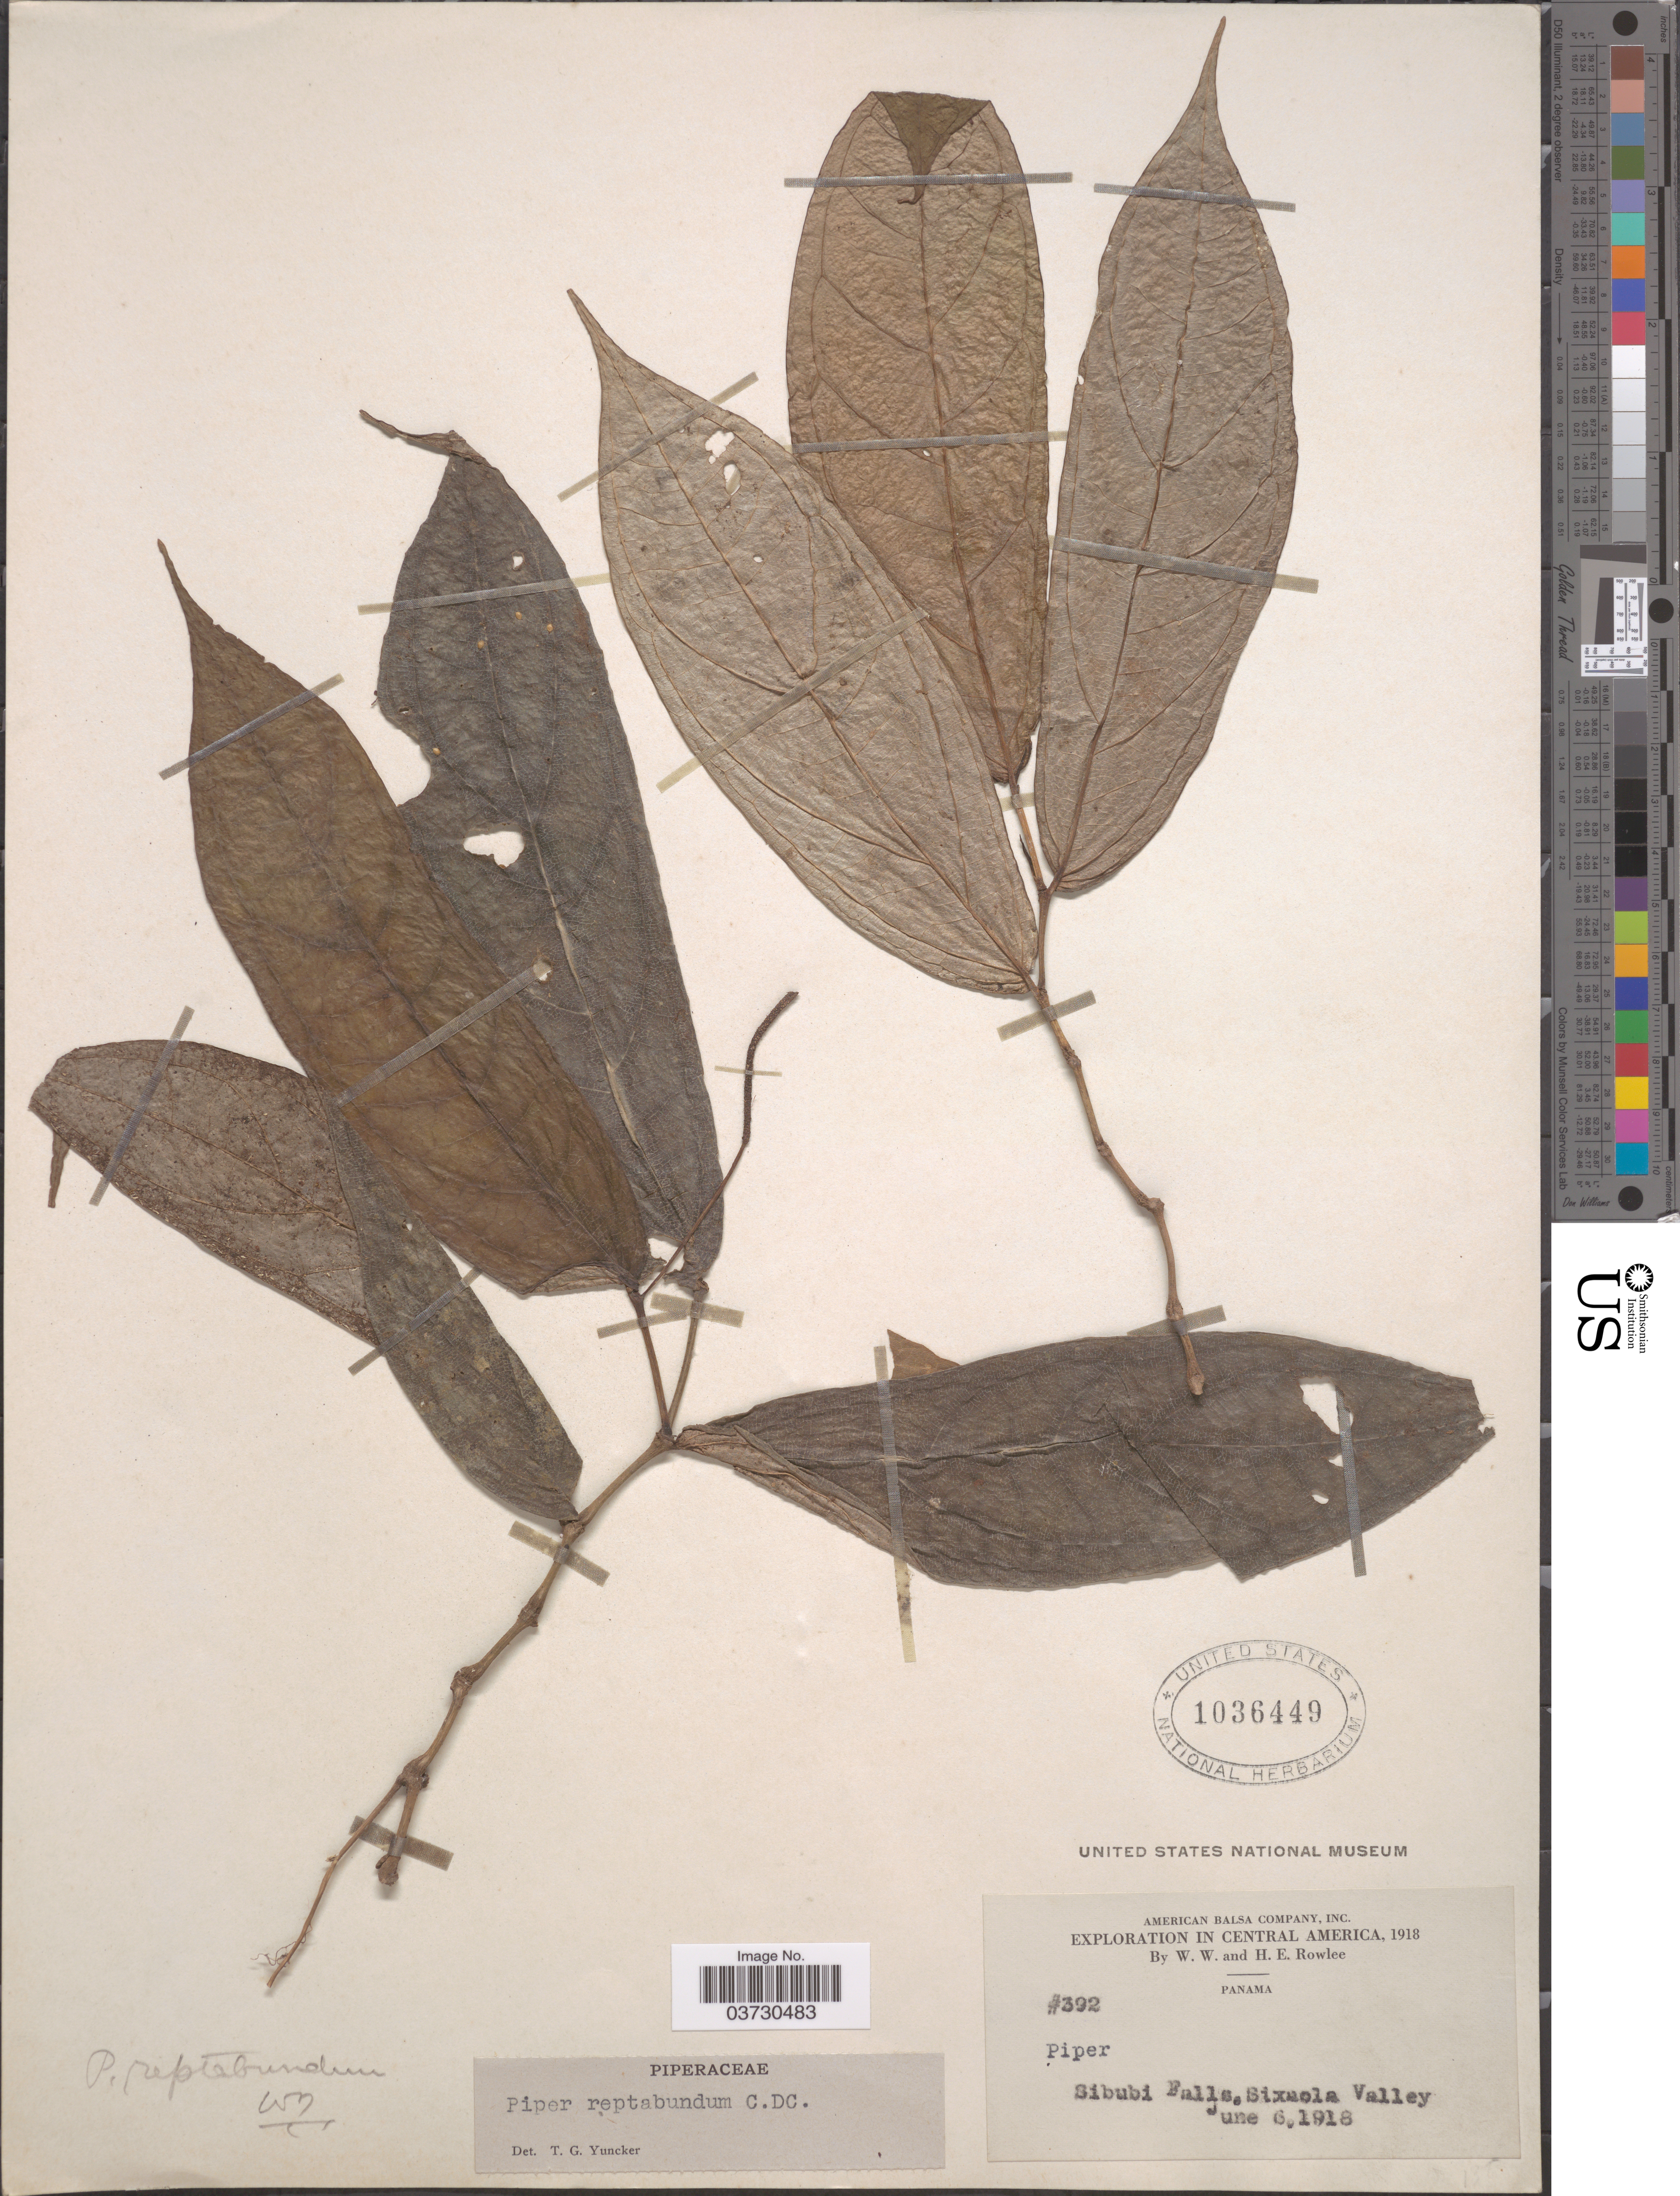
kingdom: Plantae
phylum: Tracheophyta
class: Magnoliopsida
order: Piperales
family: Piperaceae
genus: Piper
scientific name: Piper reptabundum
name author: C. DC.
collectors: W. W. Rowlee & H. E. Rowlee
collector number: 392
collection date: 1918-06-06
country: Panama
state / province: Panamá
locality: Sibubi Falls, Sixuela Valley.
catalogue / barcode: US 1036449